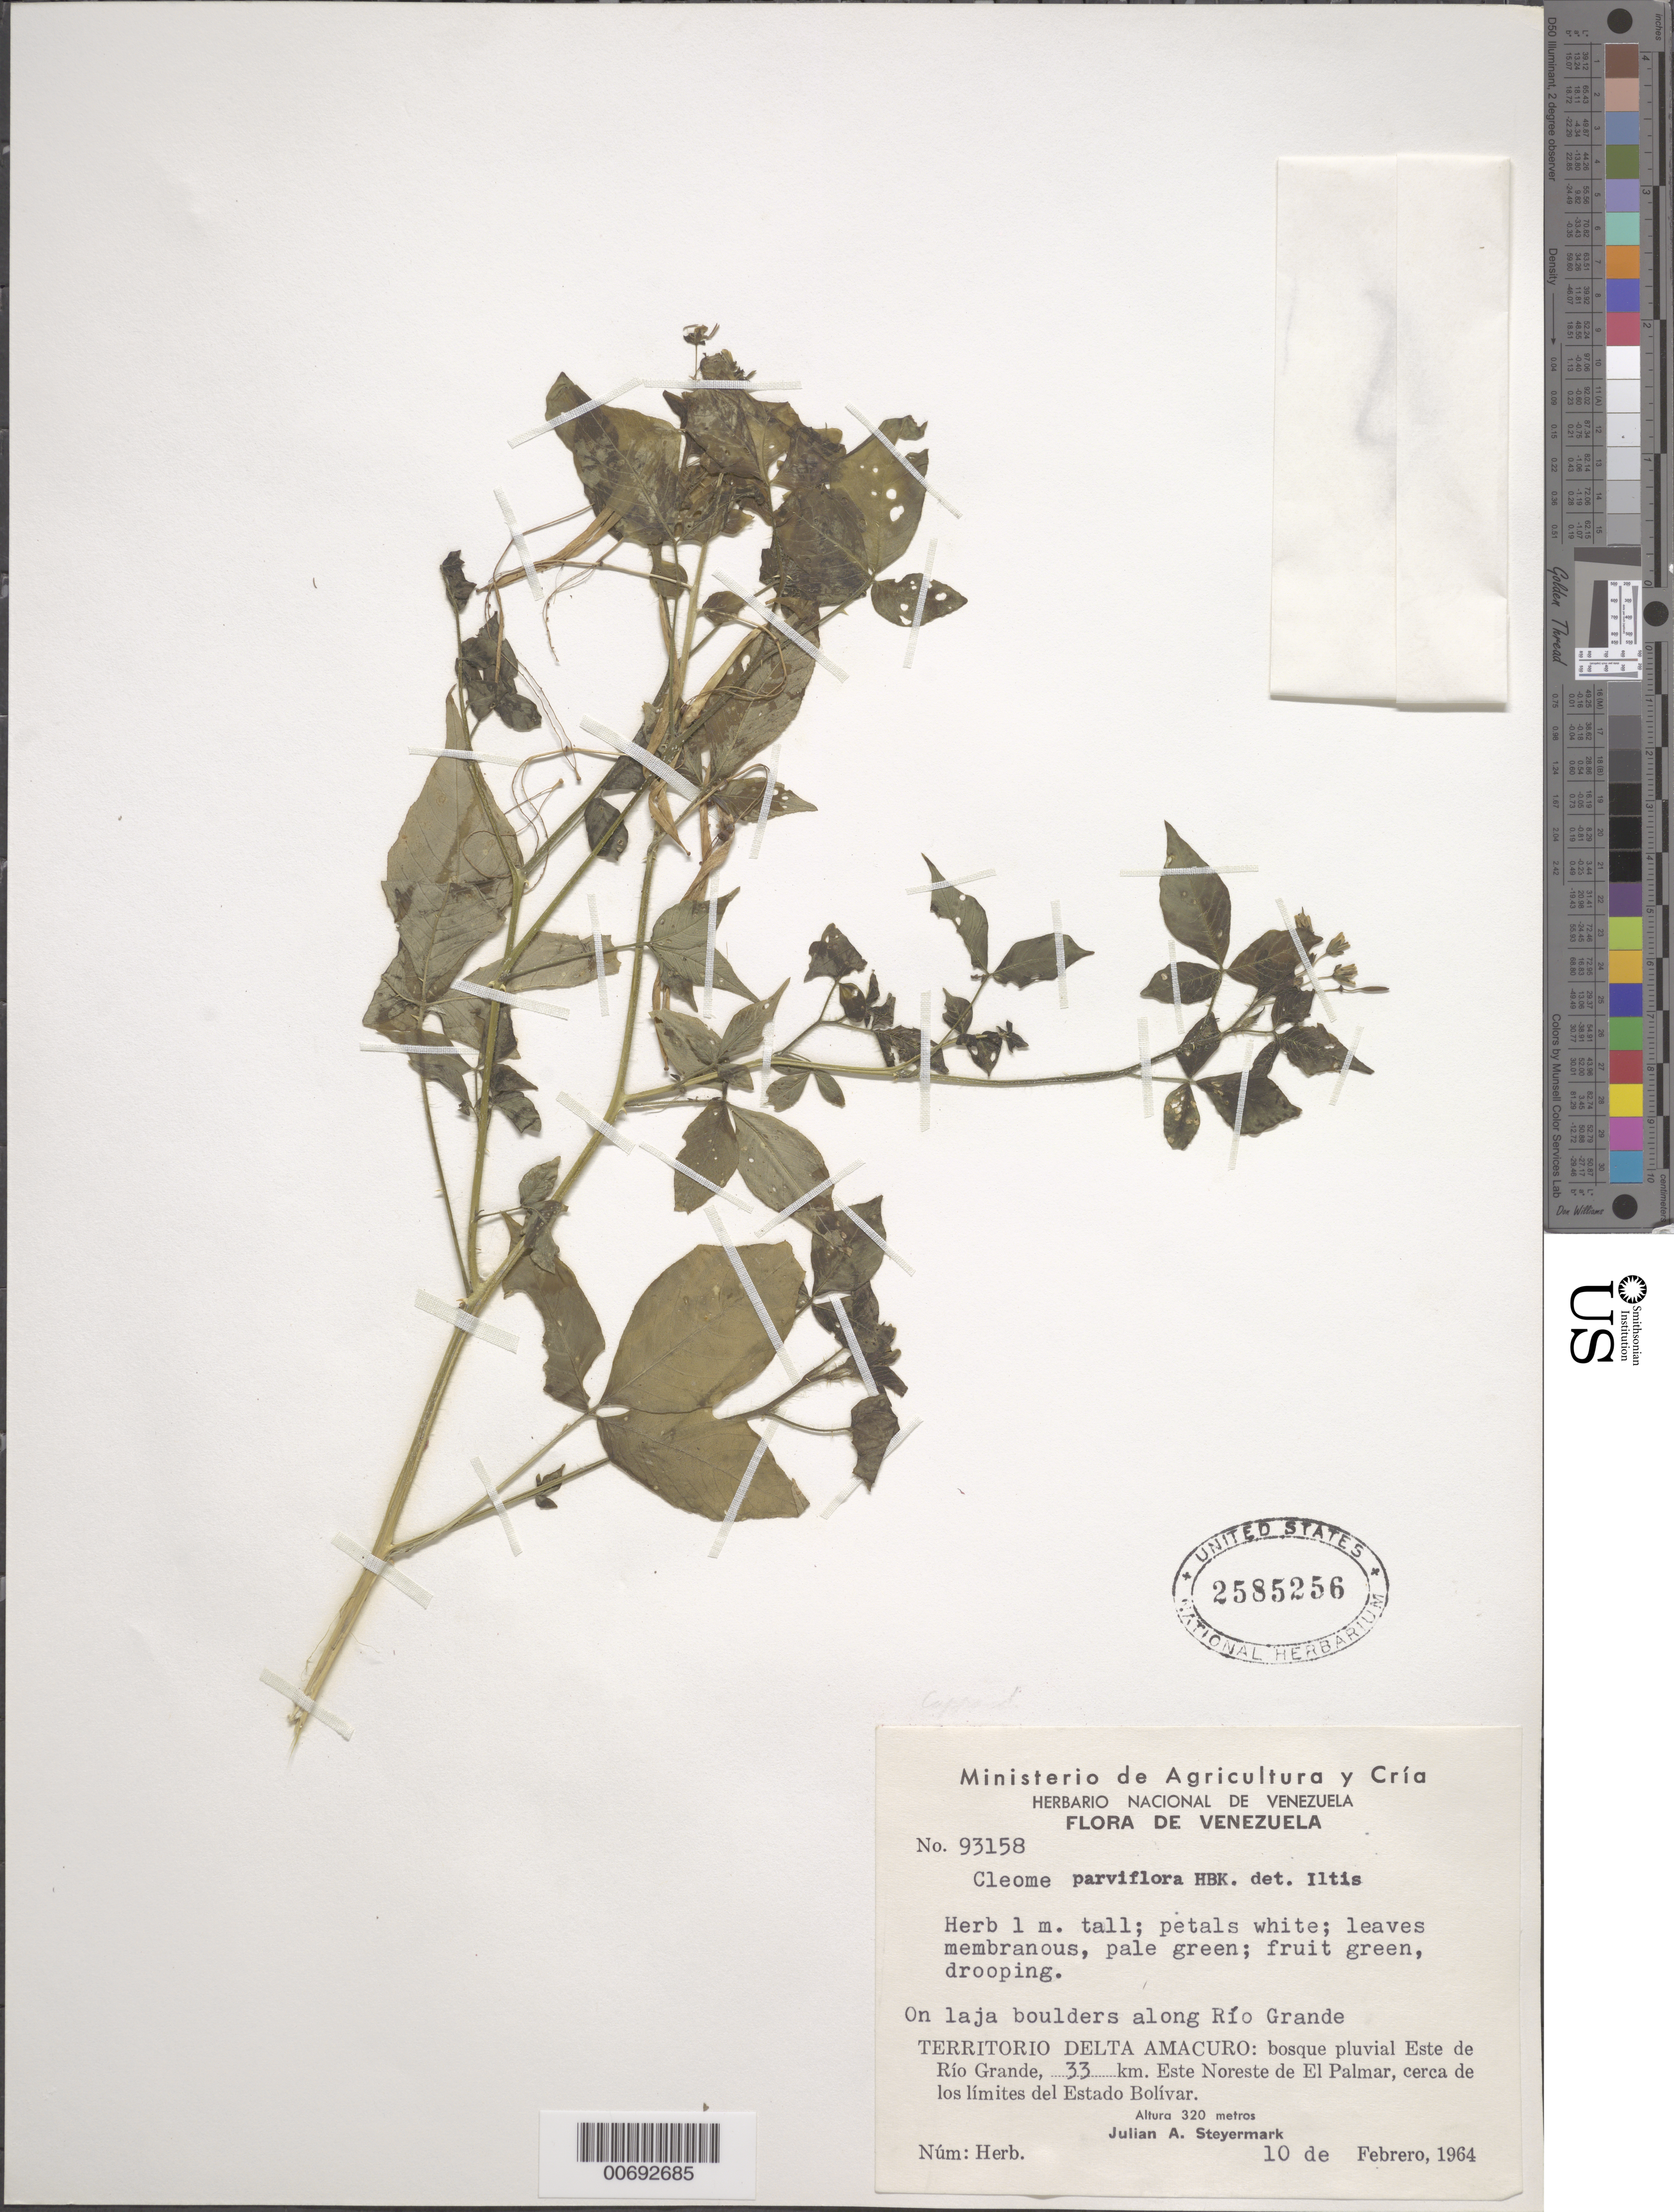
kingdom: Plantae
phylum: Tracheophyta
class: Magnoliopsida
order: Brassicales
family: Cleomaceae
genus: Tarenaya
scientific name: Tarenaya parviflora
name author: (Kunth) Iltis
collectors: J. Steyermark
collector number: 93158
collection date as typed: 10-Feb-64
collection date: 1964-02-10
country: Venezuela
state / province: Delta Amacuro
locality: Este de Río Grande, 33 km ENE de El Palmar, cerca de los limites del Estado Bolívar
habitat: Laja boulders along river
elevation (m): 320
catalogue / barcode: US 2585256